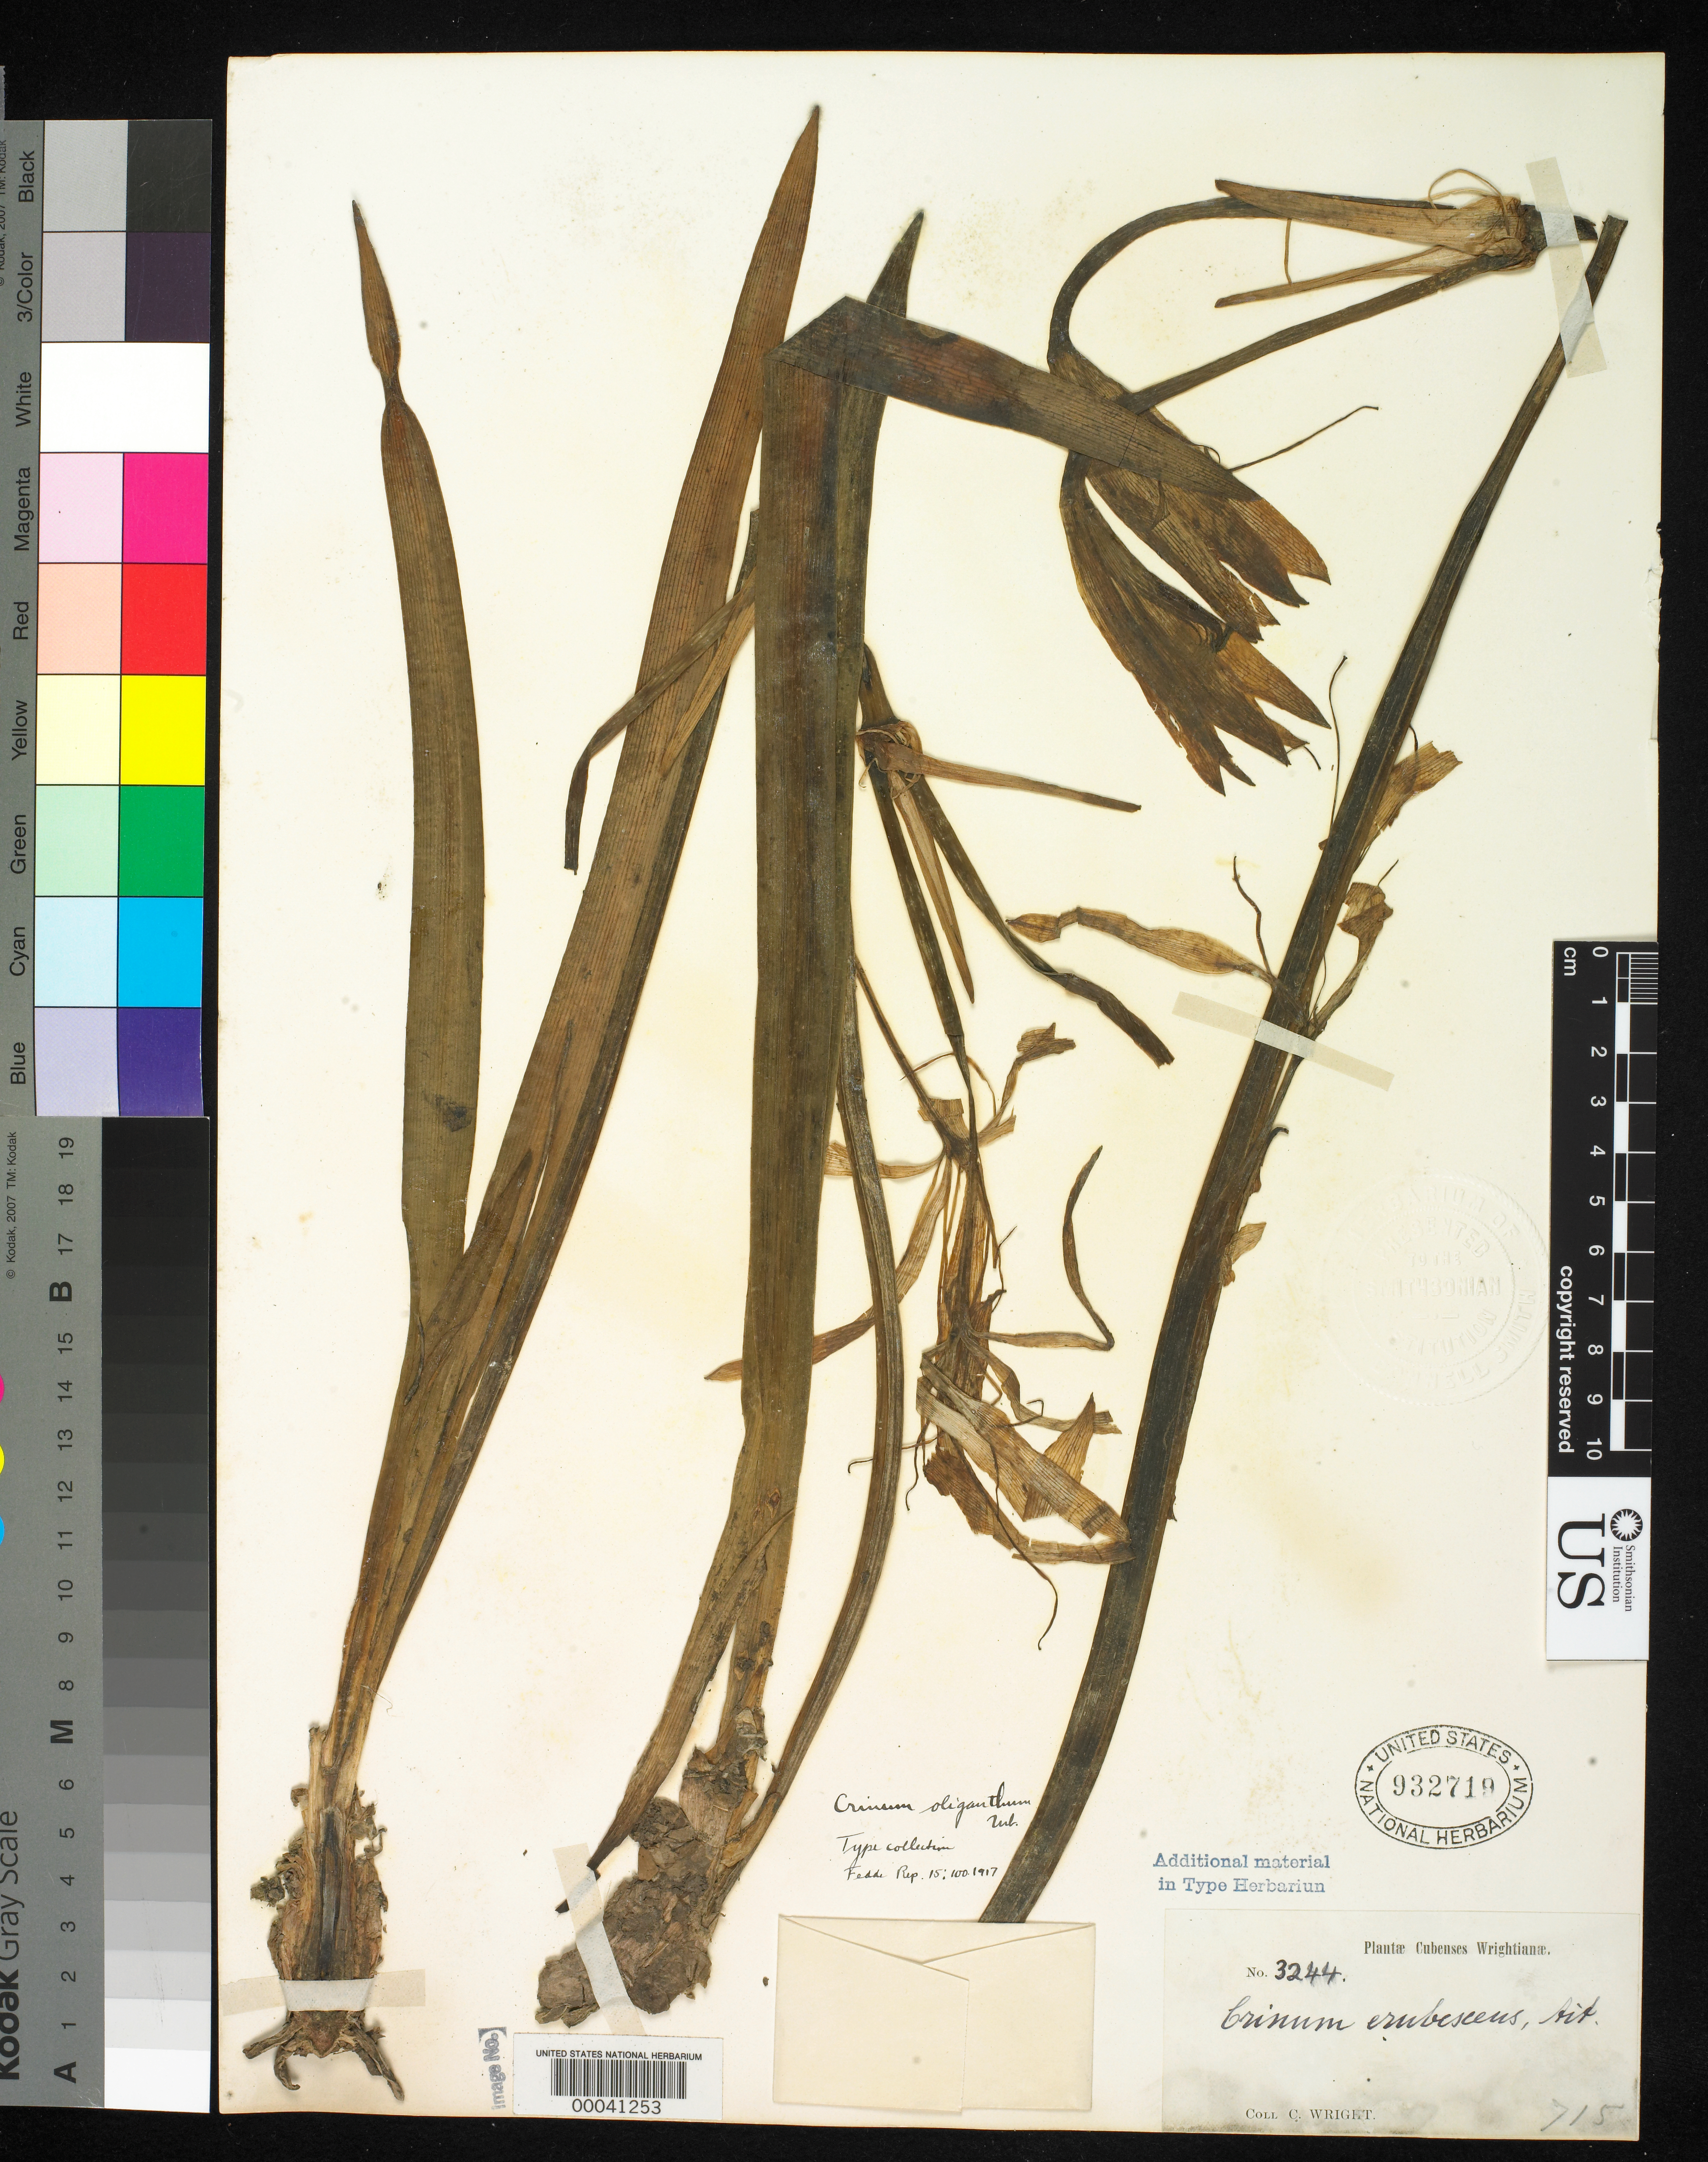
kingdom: Plantae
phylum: Tracheophyta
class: Liliopsida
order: Asparagales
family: Amaryllidaceae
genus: Crinum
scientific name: Crinum oliganthum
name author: Urb.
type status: Isosyntype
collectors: C. Wright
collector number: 3244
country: Cuba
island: Greater Antilles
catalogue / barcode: US 932719